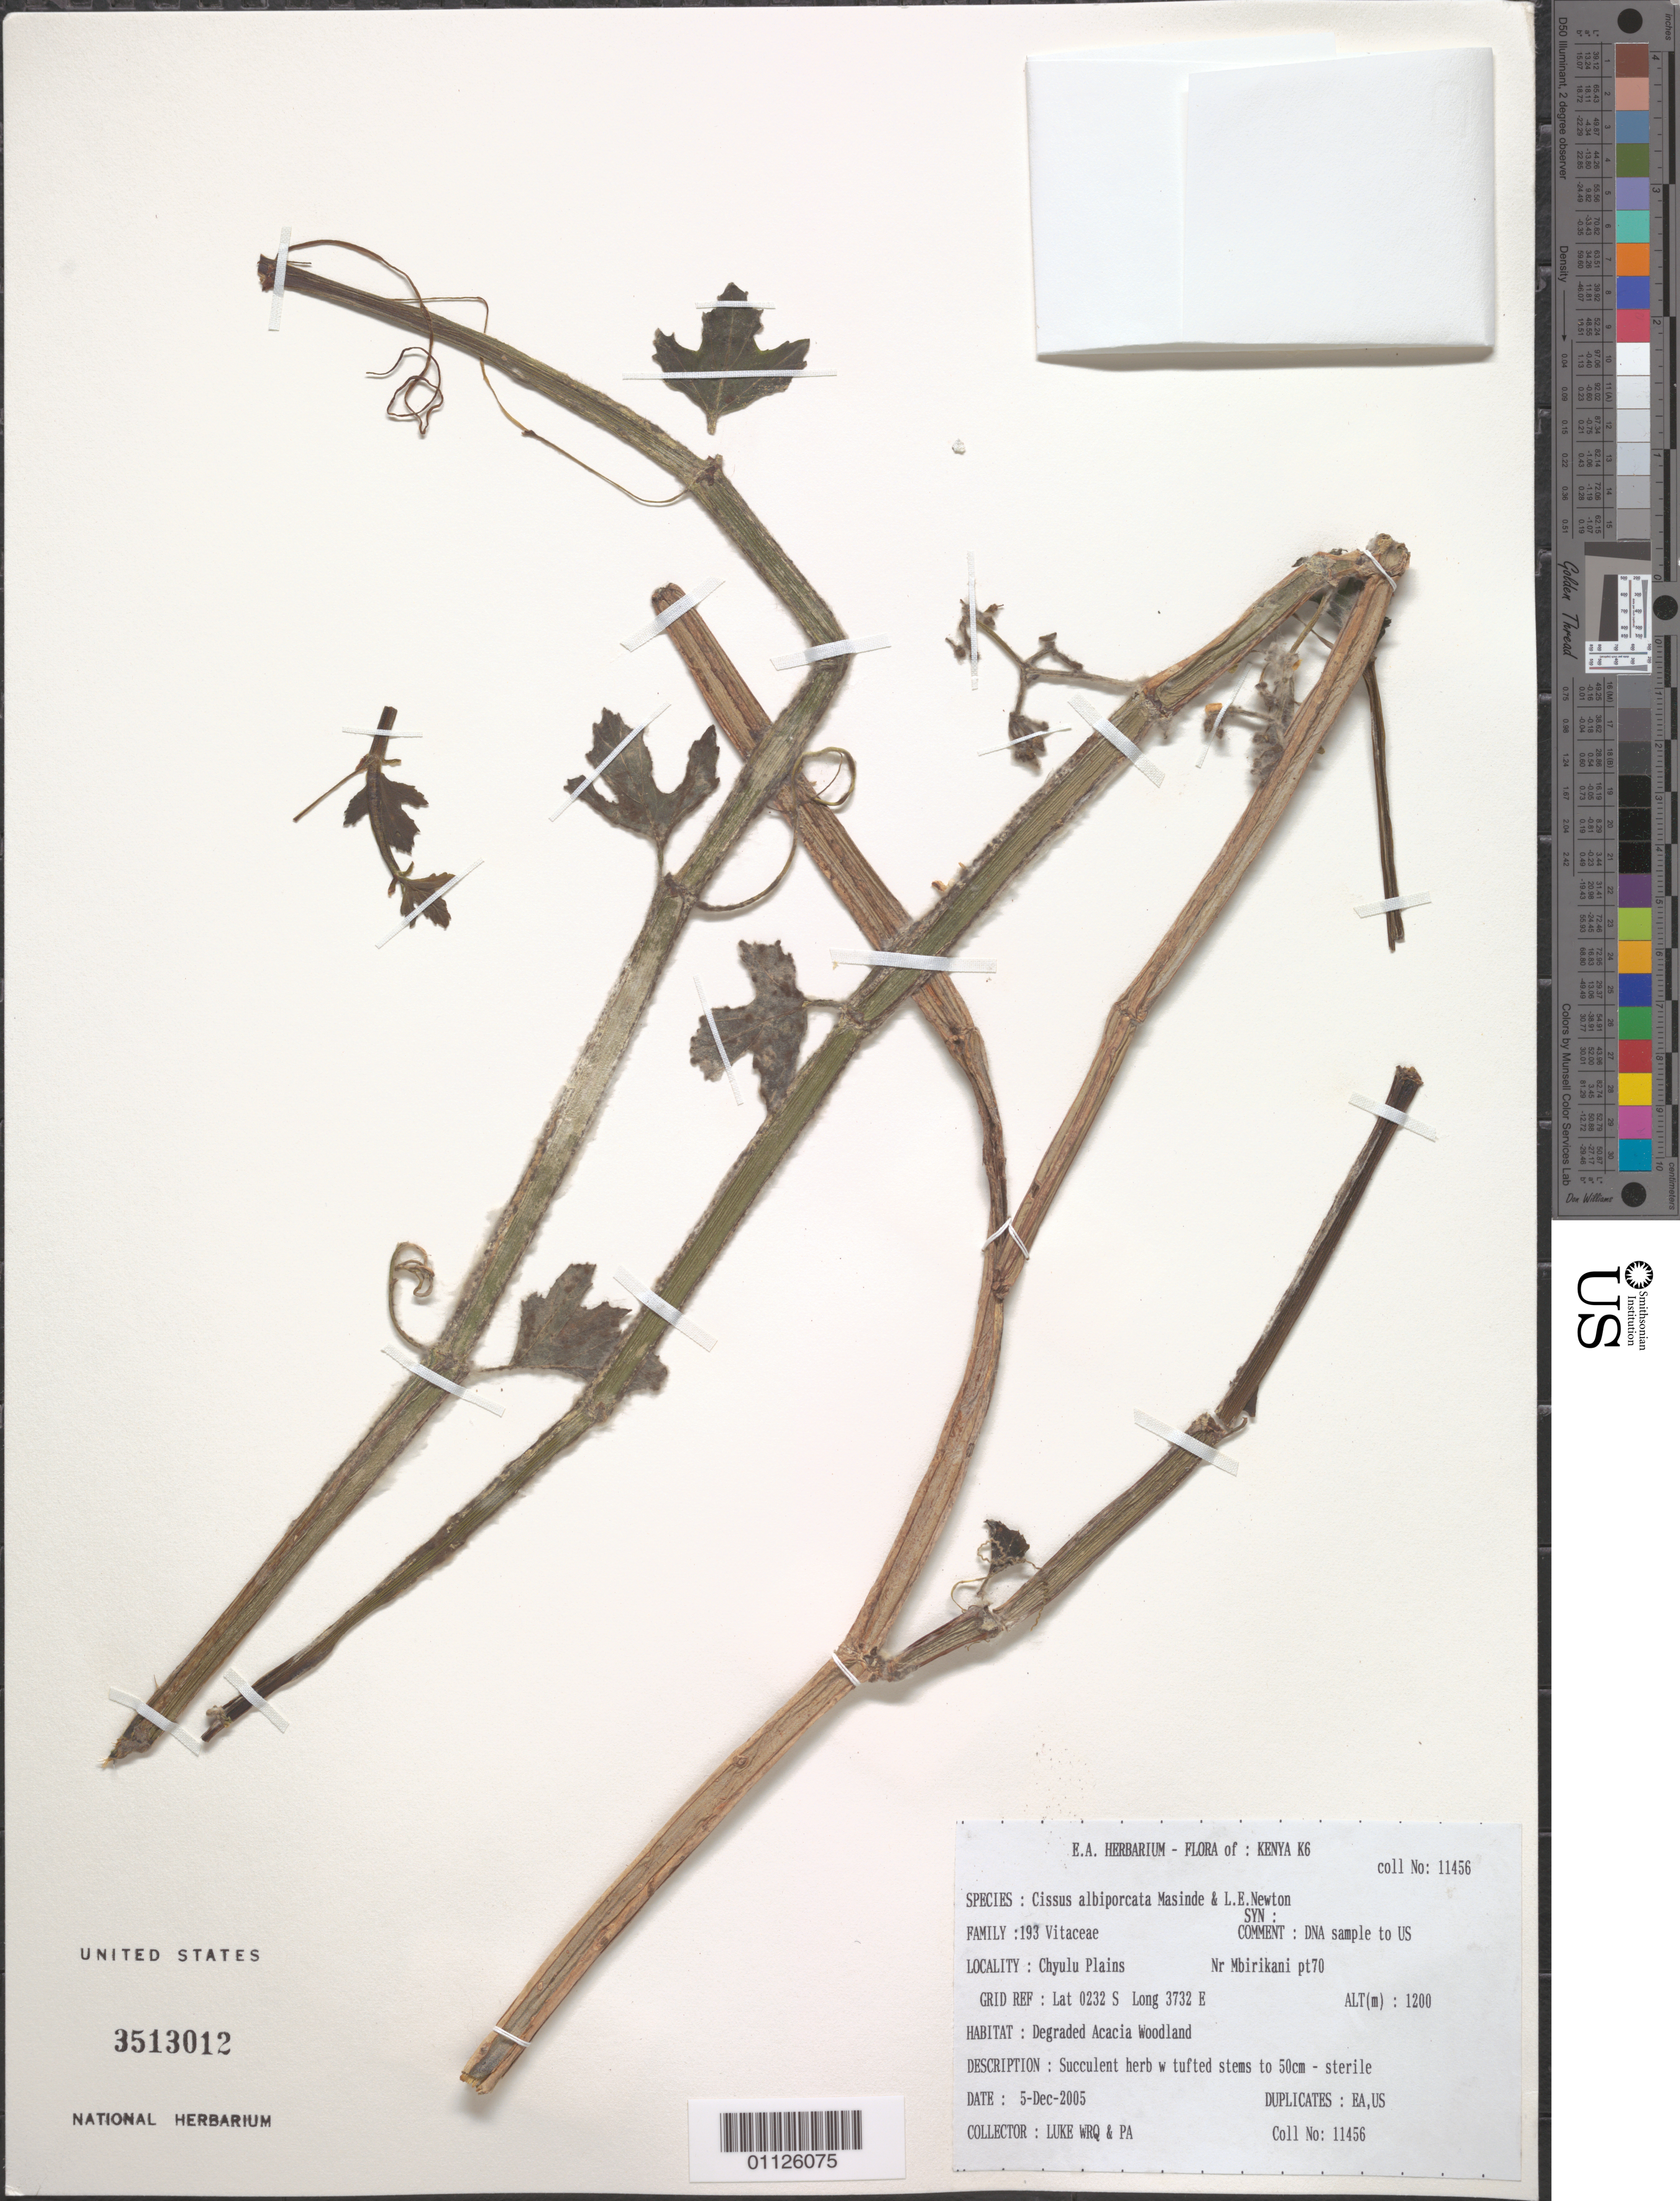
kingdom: Plantae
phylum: Tracheophyta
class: Magnoliopsida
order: Vitales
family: Vitaceae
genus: Cissus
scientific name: Cissus albiporcata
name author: Masinde & L. E. Newton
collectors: Q. Luke & P. Luke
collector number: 11456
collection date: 2005-12-05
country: Kenya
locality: Chyulu Plains. Nr Mbirikani pt 70.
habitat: Degraded Acacia Woodland. Succulent herb.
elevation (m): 1200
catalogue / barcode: US 3513012